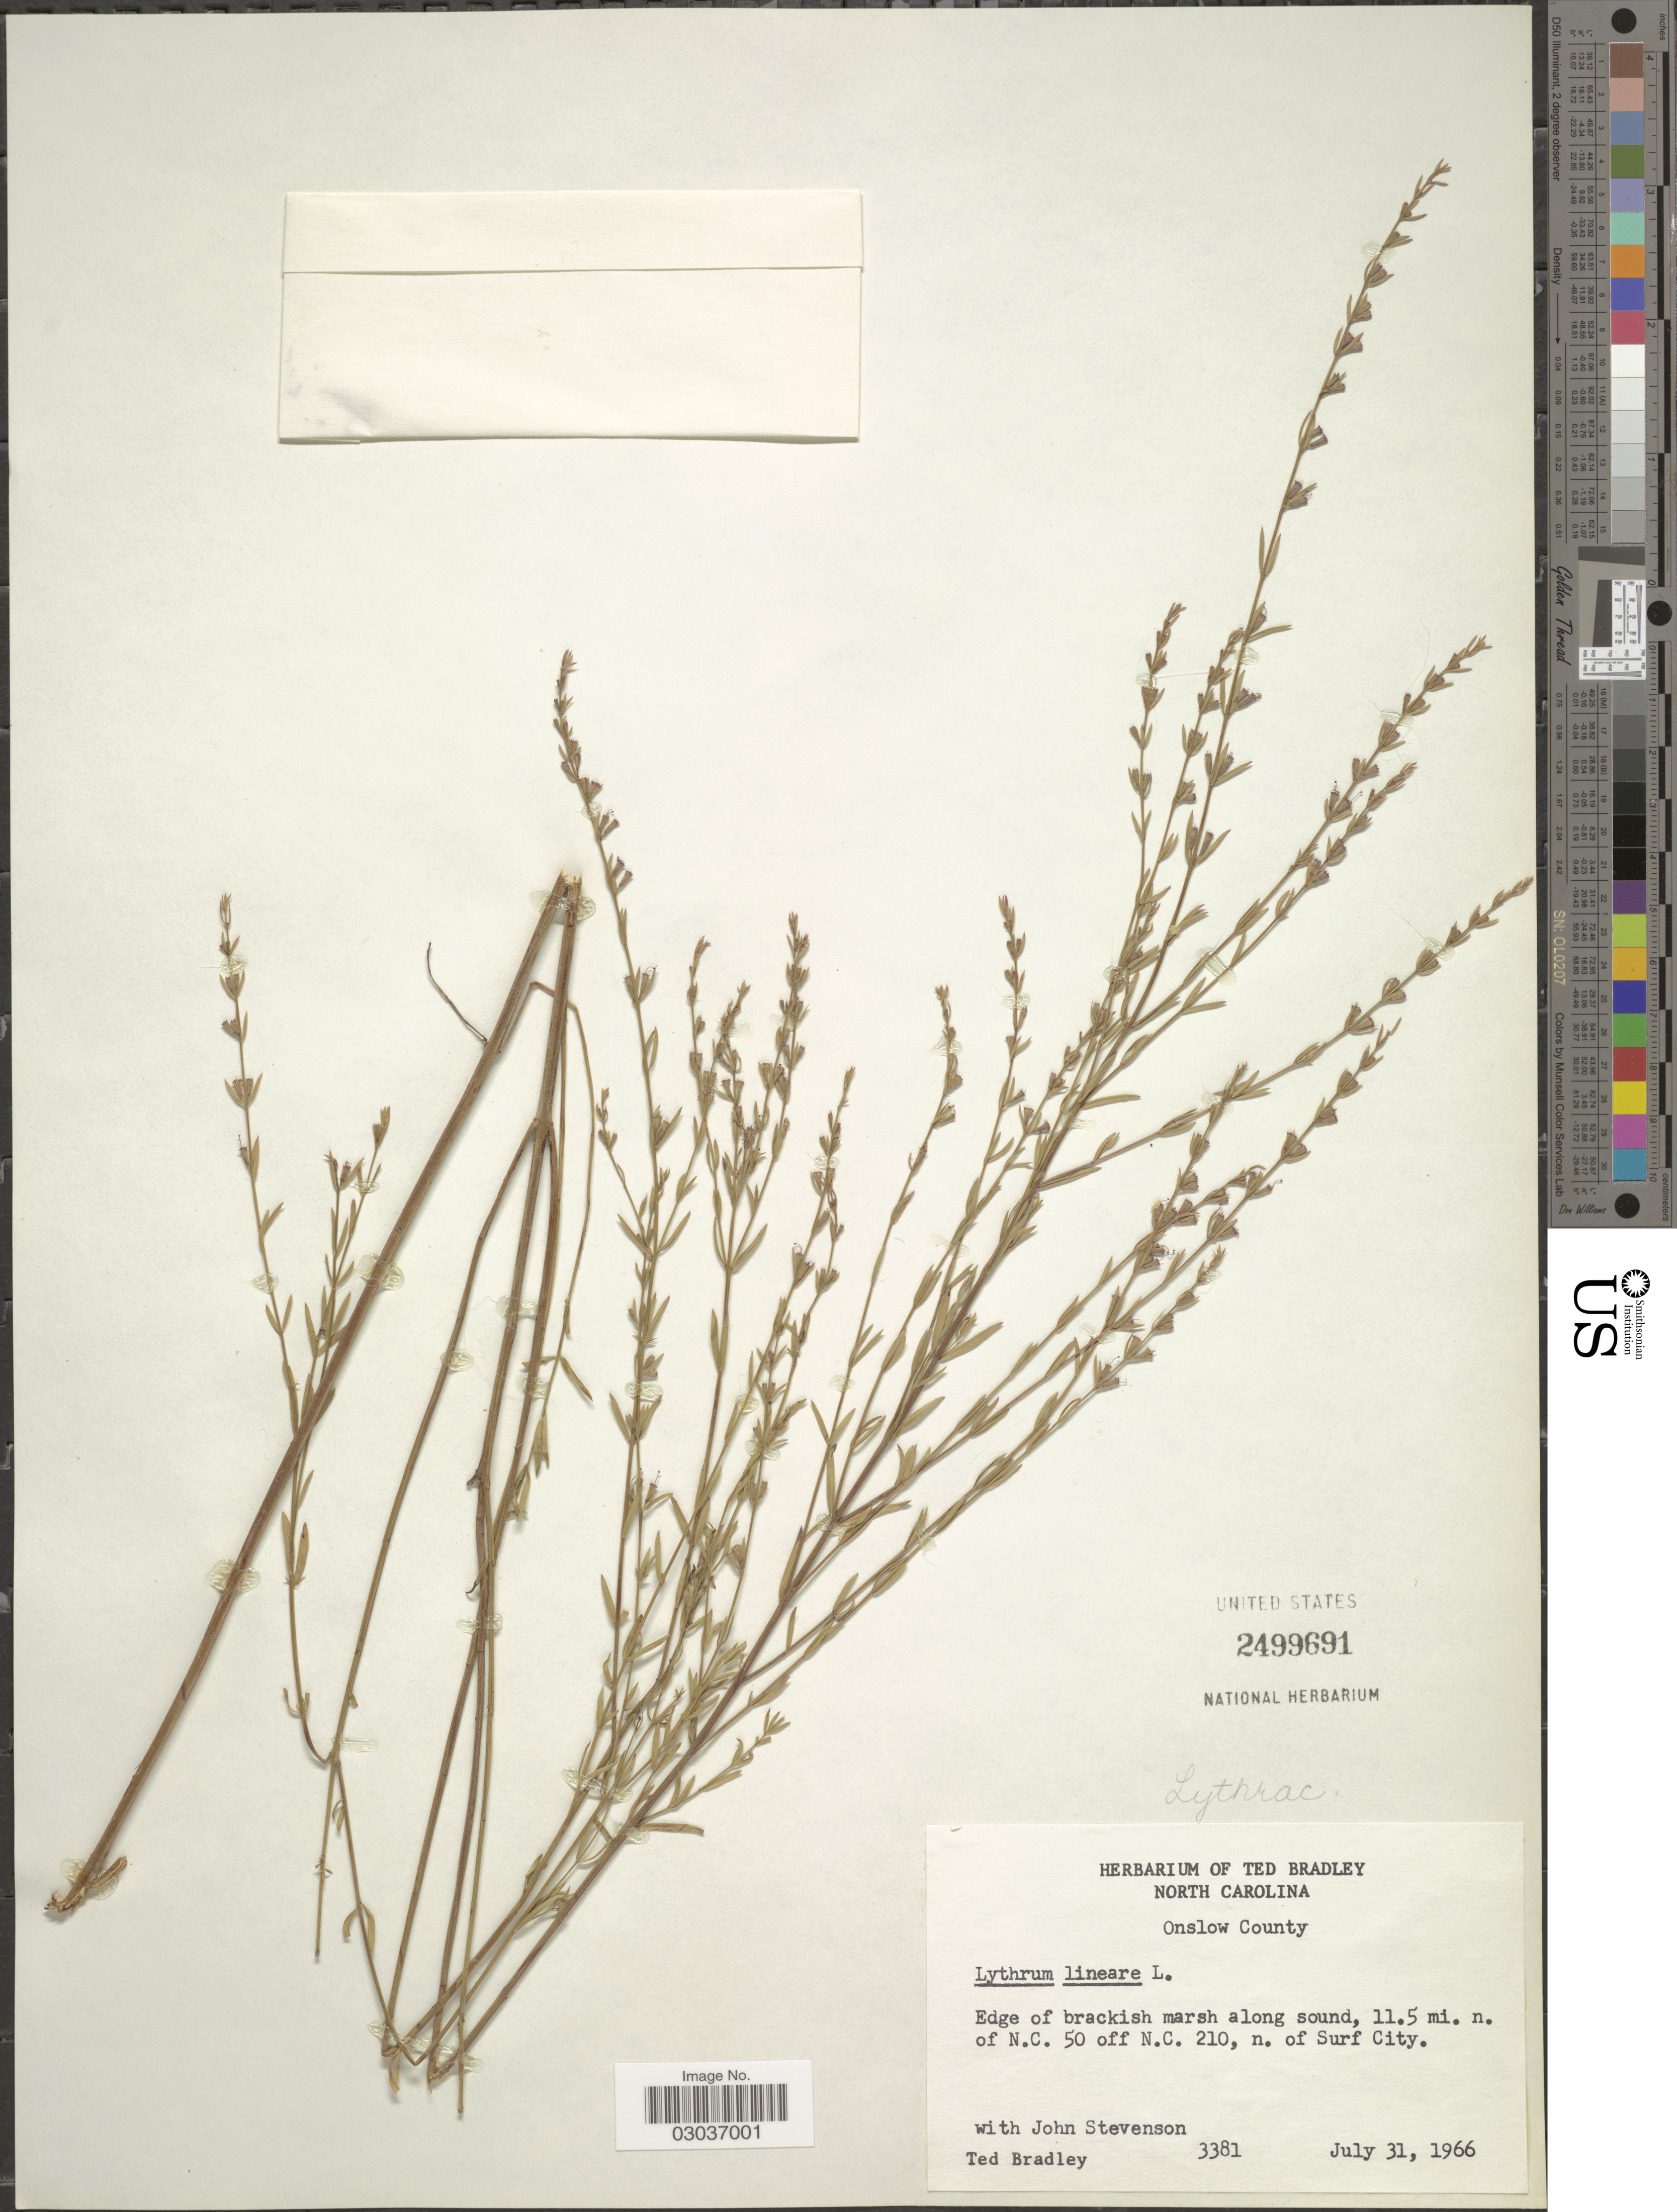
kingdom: Plantae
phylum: Tracheophyta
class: Magnoliopsida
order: Myrtales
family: Lythraceae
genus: Lythrum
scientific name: Lythrum lineare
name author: L.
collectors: J. Stevenson & T. Bradley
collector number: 3381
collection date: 1966-07-31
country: United States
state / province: North Carolina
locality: Onslow County, Edge of brackish marsh along sound, 11.5 mi. n. of N.C. 50 off N.C. 210, n. of Surf City.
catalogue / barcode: US 2499691